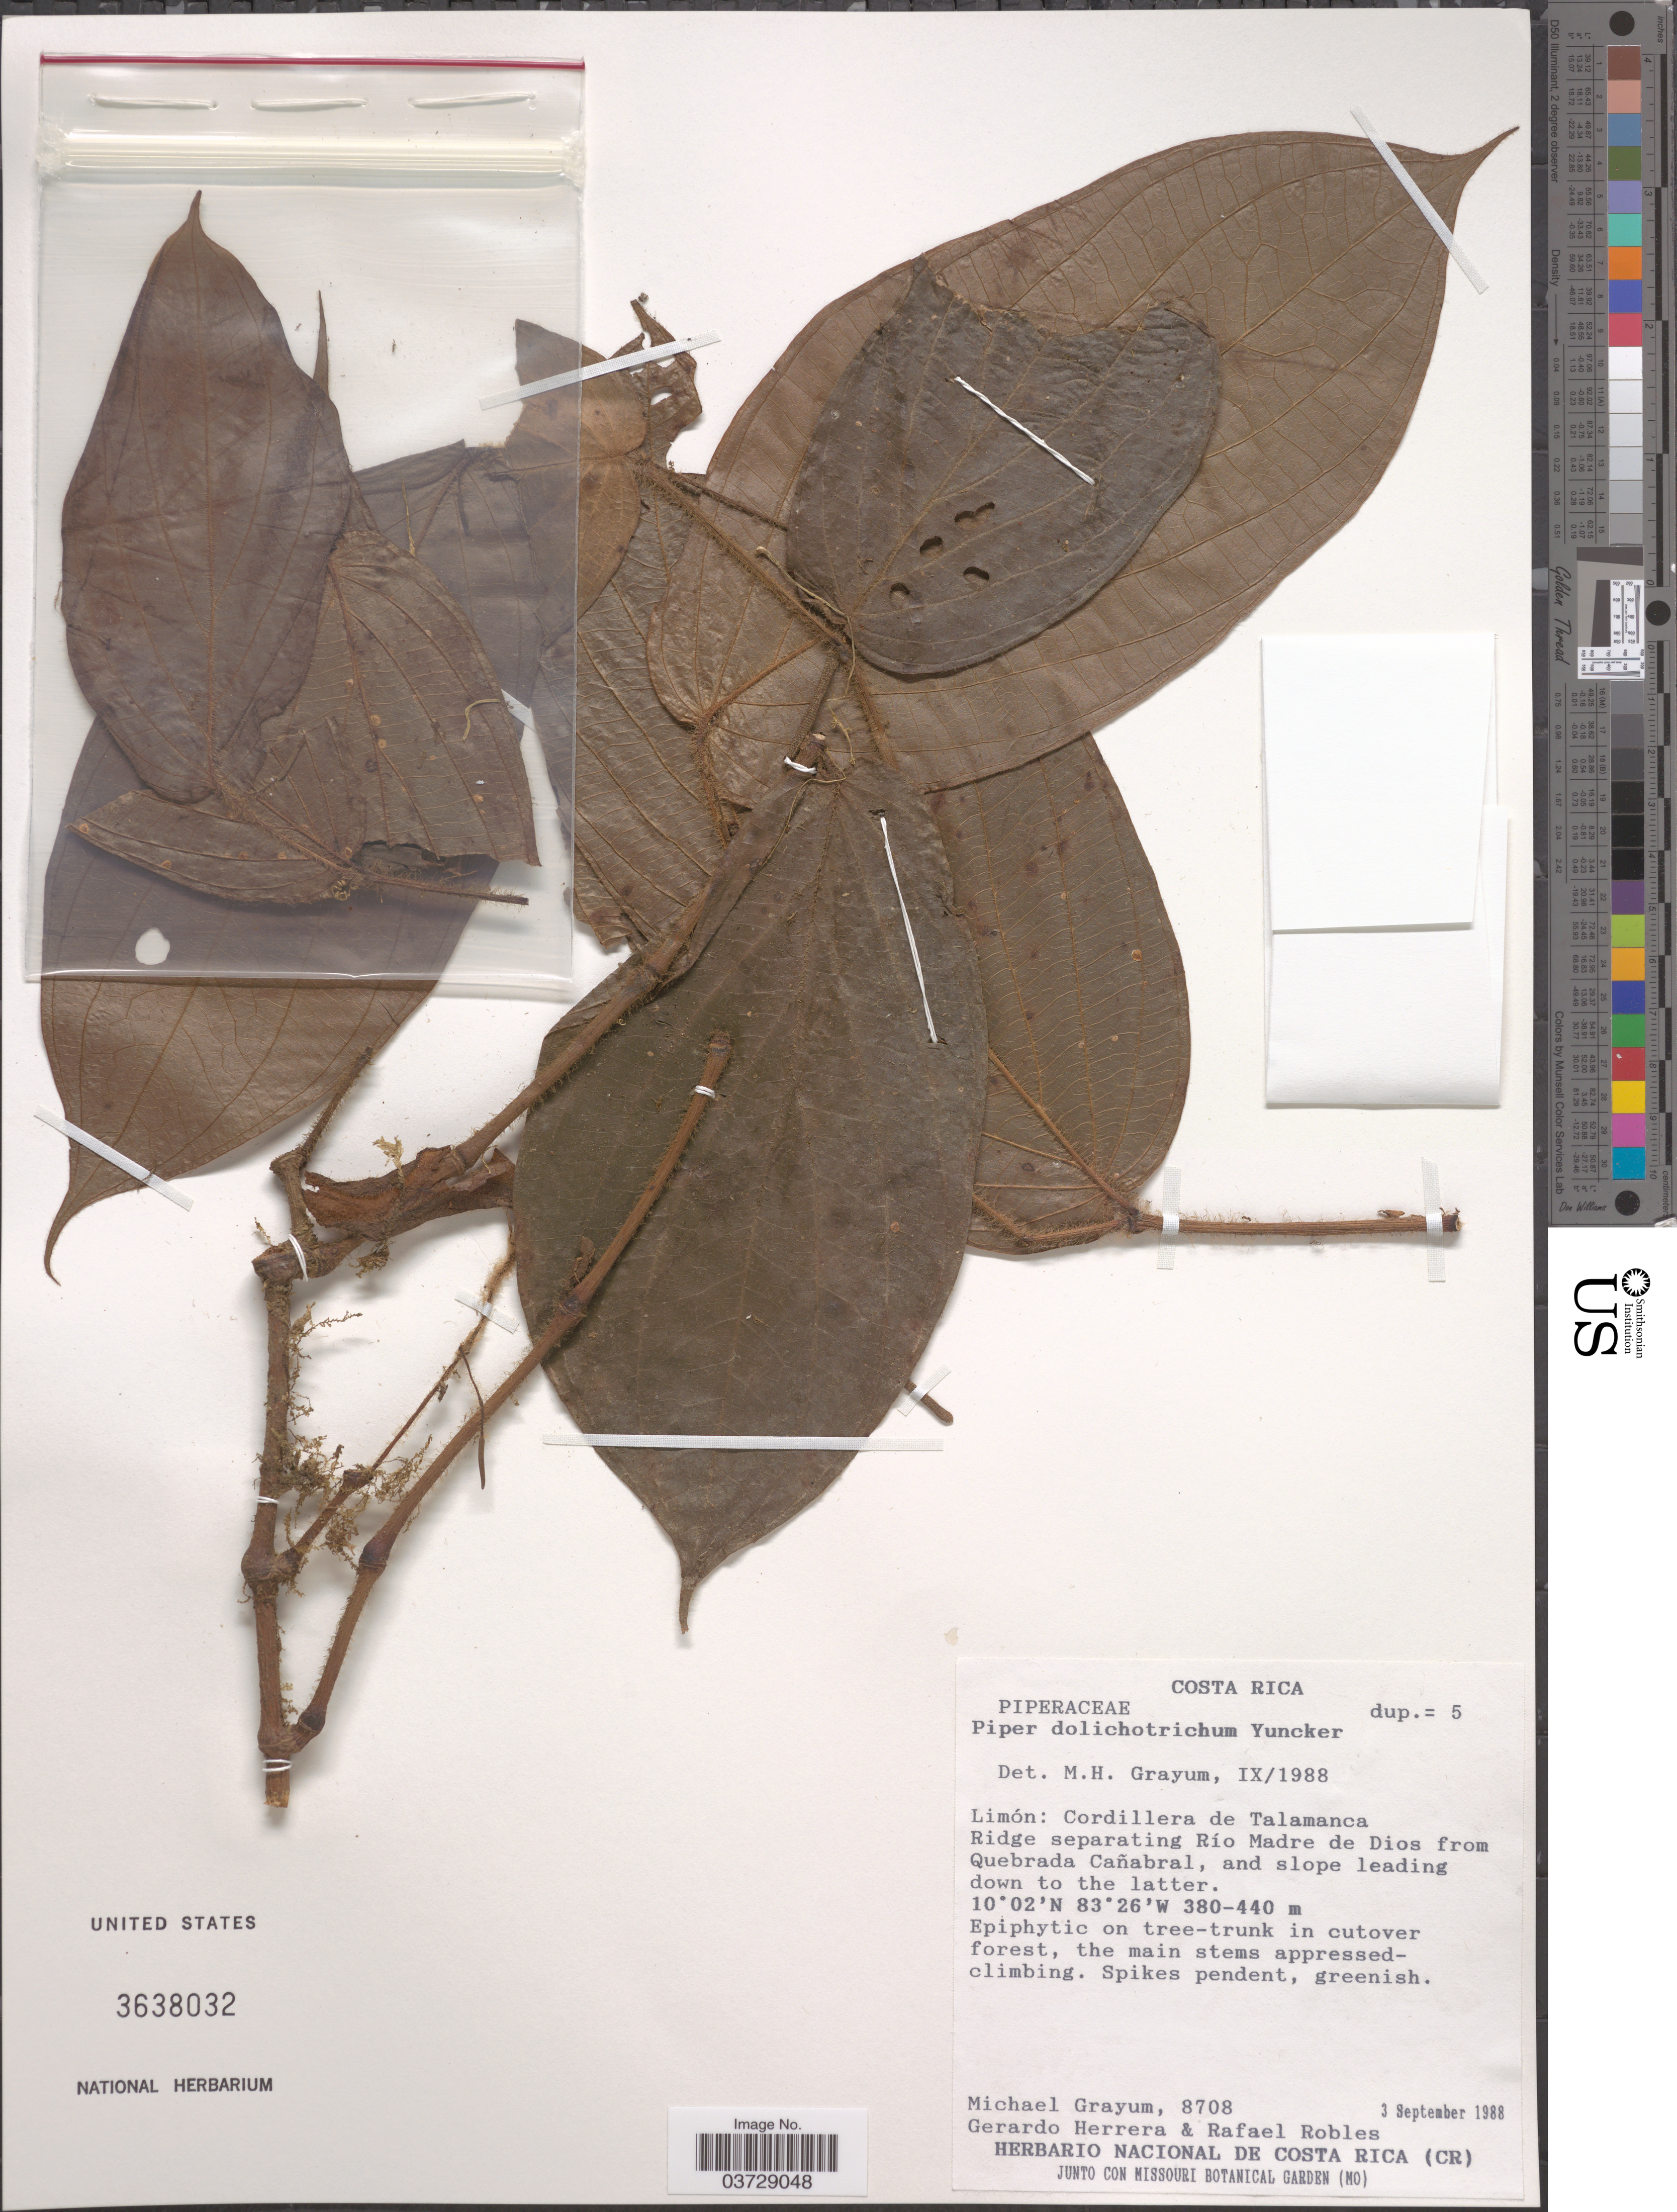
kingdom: Plantae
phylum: Tracheophyta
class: Magnoliopsida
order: Piperales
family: Piperaceae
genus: Piper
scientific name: Piper dolichotricum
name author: Yunck.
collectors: M. H. Grayum, G. Herrera Ch. & R. Robles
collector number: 8708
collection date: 1988-09-03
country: Costa Rica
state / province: Limón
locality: Cordillera de Talamanca. Ridge separating Río Madre de Dios from Quebrada Cañabral, and slope leading down to the latter.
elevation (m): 380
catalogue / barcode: US 3638032